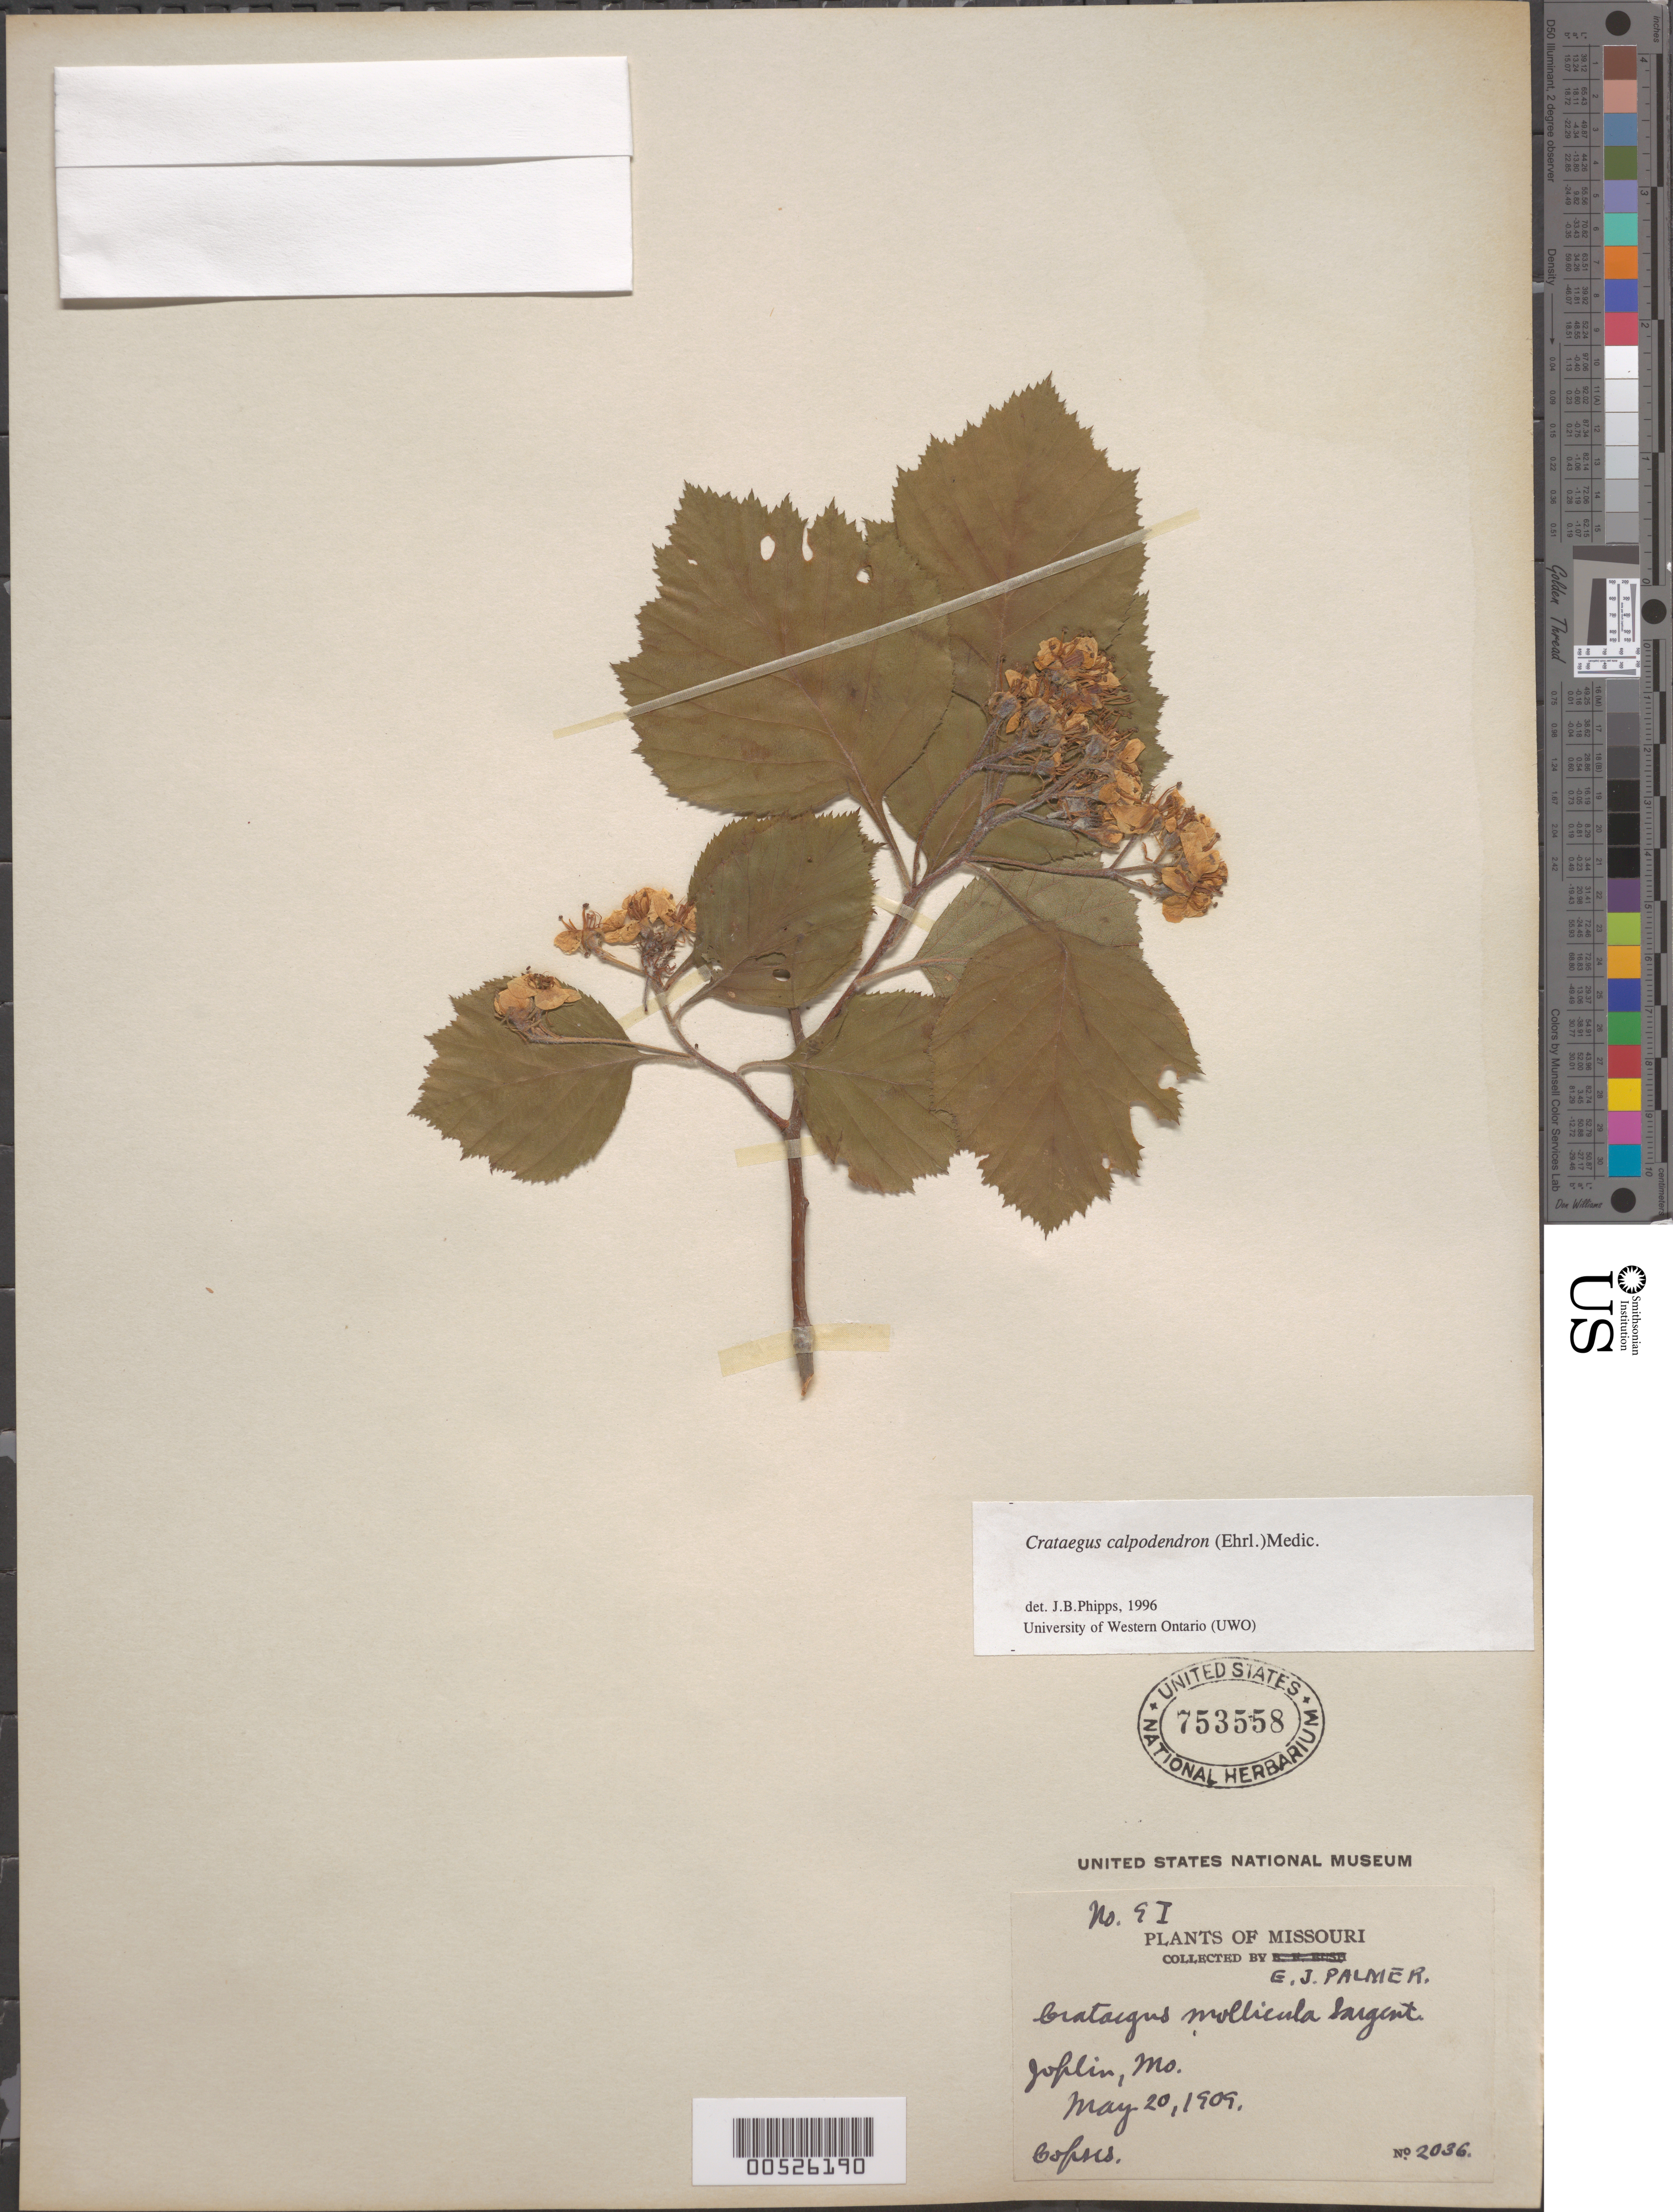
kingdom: Plantae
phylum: Tracheophyta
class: Magnoliopsida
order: Rosales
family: Rosaceae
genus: Crataegus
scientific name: Crataegus calpodendron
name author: (Ehrh.) Medik.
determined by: Phipps, James B., (UWO), University of Western Ontario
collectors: E. J. Palmer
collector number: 2036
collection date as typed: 20 May 1909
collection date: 1909-05-20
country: United States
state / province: Missouri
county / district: Jasper / Newton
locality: Joplin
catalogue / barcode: US 753558